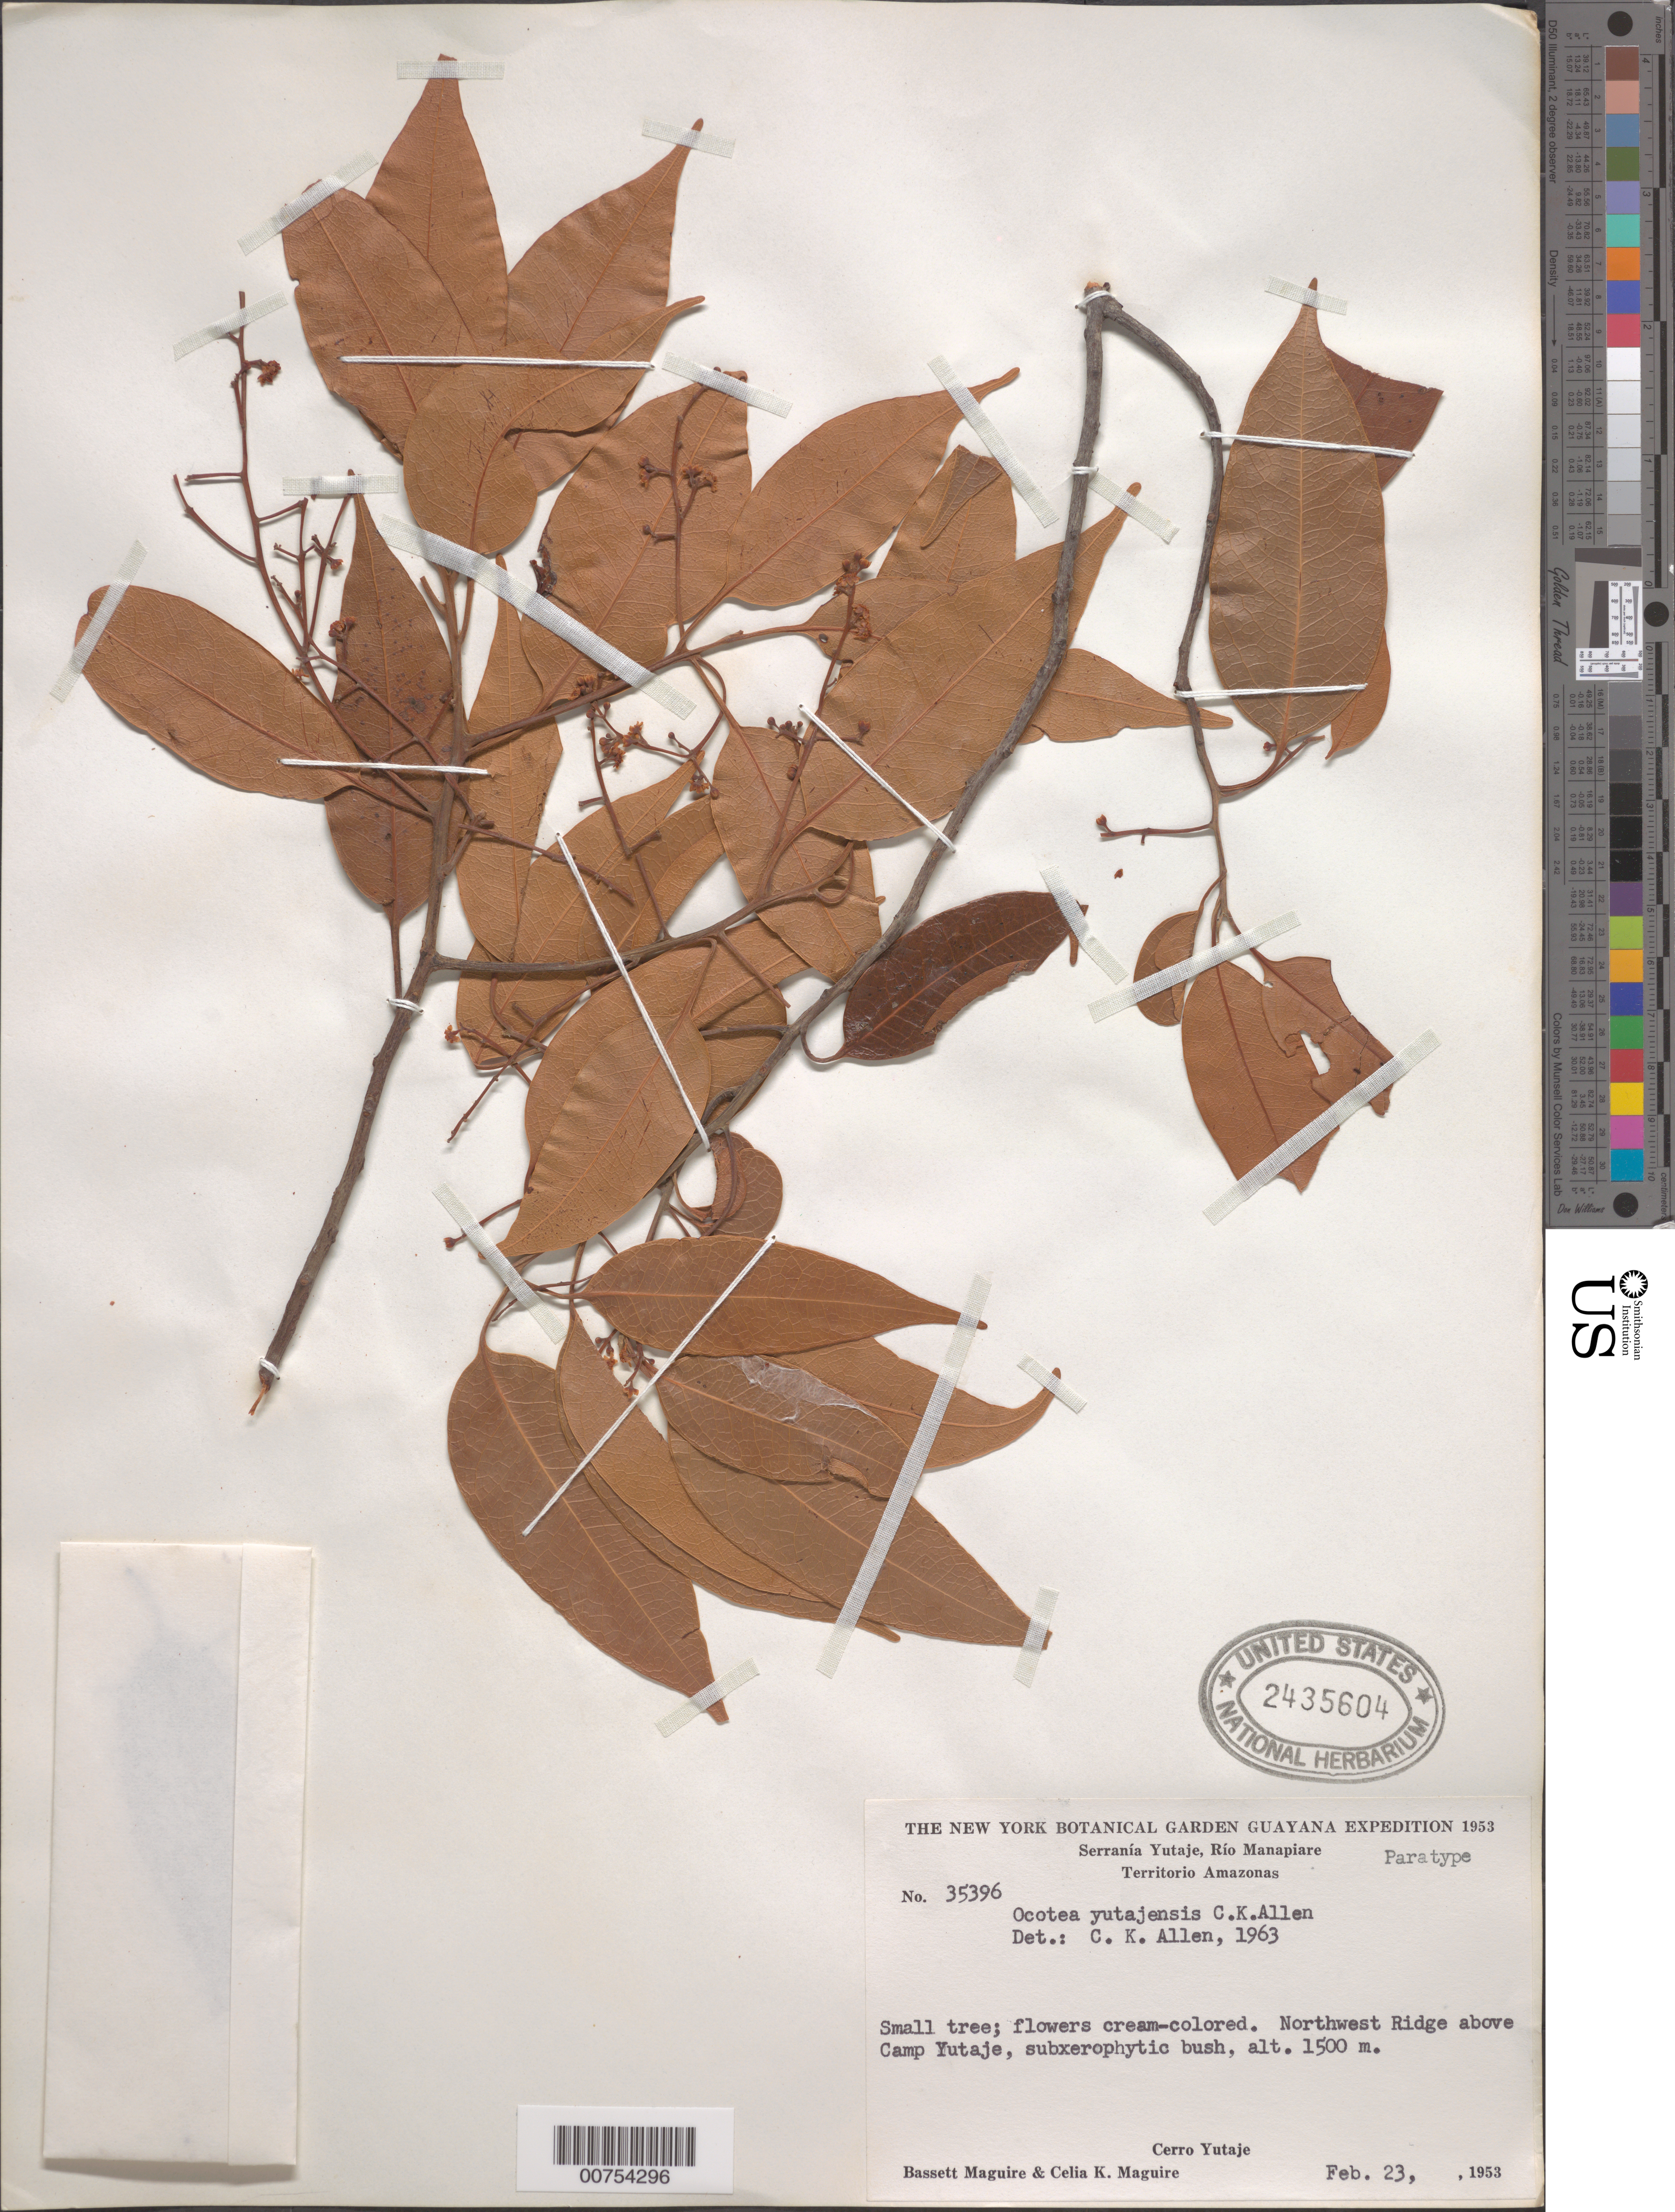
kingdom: Plantae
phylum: Tracheophyta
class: Magnoliopsida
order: Laurales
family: Lauraceae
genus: Ocotea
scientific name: Ocotea yutajensis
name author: C.K. Allen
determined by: Allen, C. K.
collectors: B. Maguire & C. K. Maguire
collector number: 35396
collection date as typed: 23-Feb-53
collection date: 1953-02-23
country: Venezuela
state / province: Amazonas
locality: Serranía Yutajé, Río Manapiare, NW ridge above Camp Yutajé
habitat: Subserophytic bush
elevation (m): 1500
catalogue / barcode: US 2435604